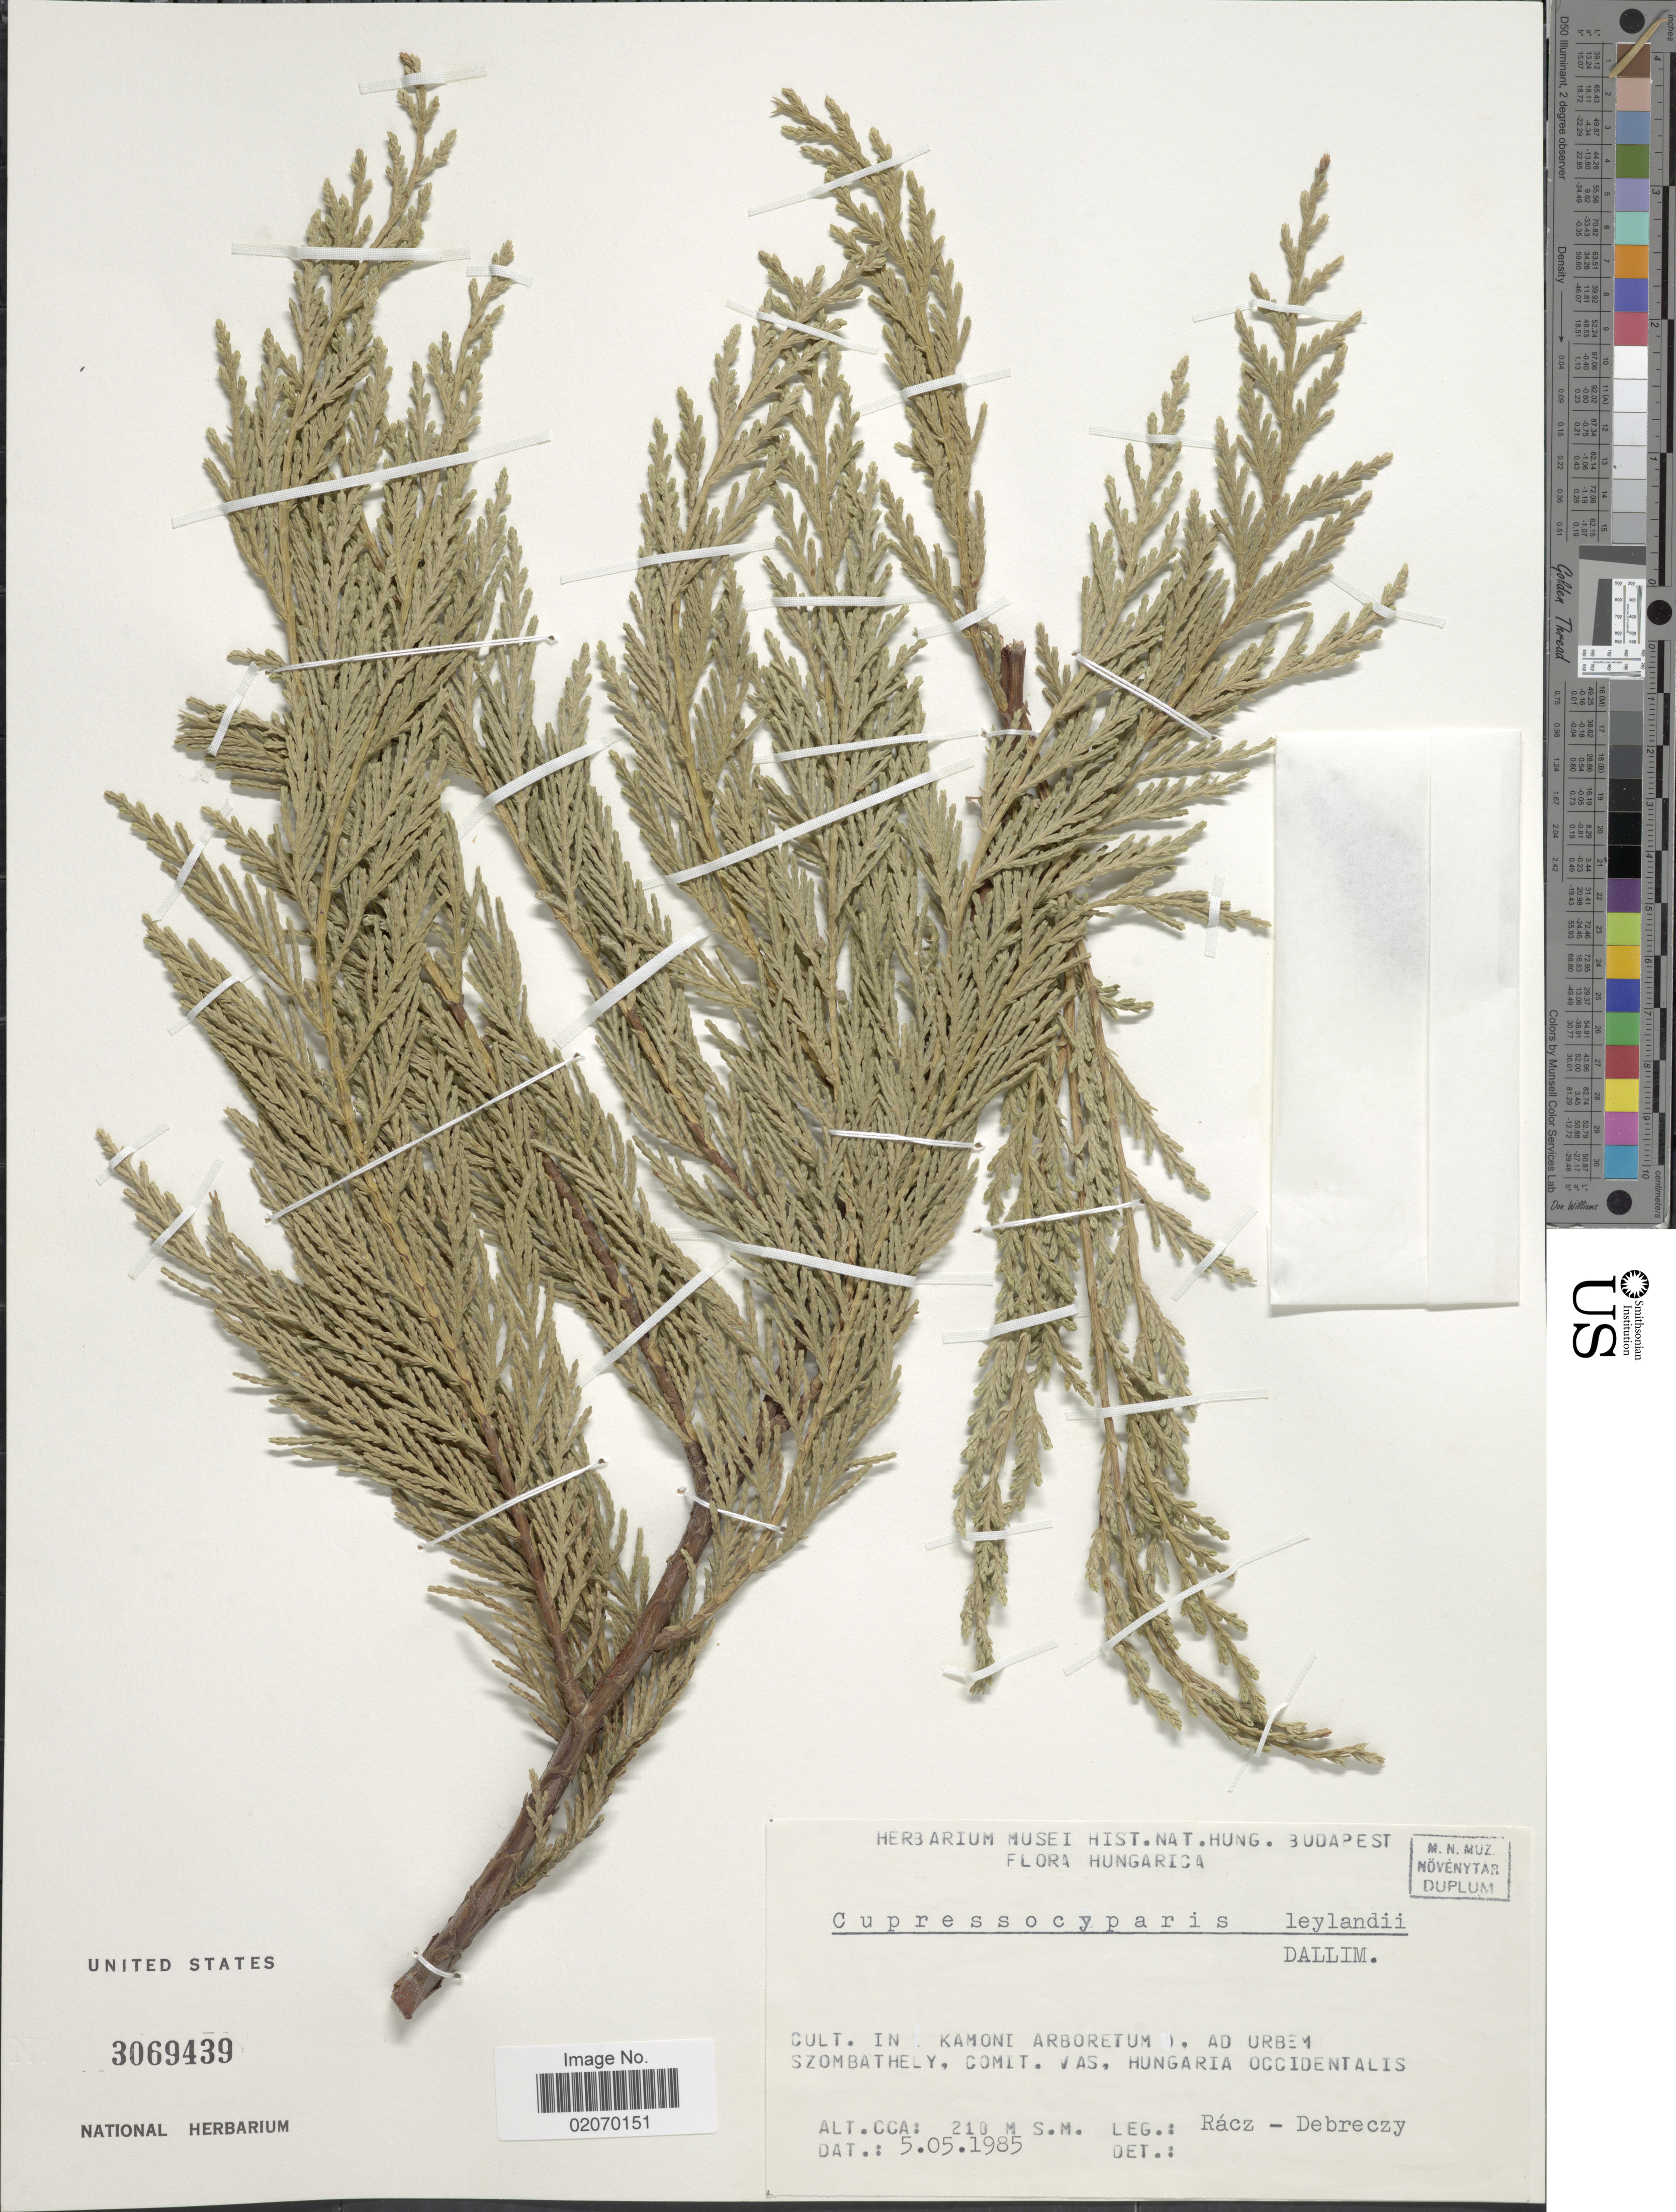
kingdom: Plantae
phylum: Tracheophyta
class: Pinopsida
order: Pinales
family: Cupressaceae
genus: Cupressus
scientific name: Cupressus x leylandii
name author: A.B. Jacks. & Dallim.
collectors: Rácz & Z. Debreczy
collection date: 1985-05-05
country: Hungary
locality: In Kamoni Arboretum. ad urbem szombathely. comit vas Hungaria occidentalis [interpreted]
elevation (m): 210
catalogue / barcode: US 3069439